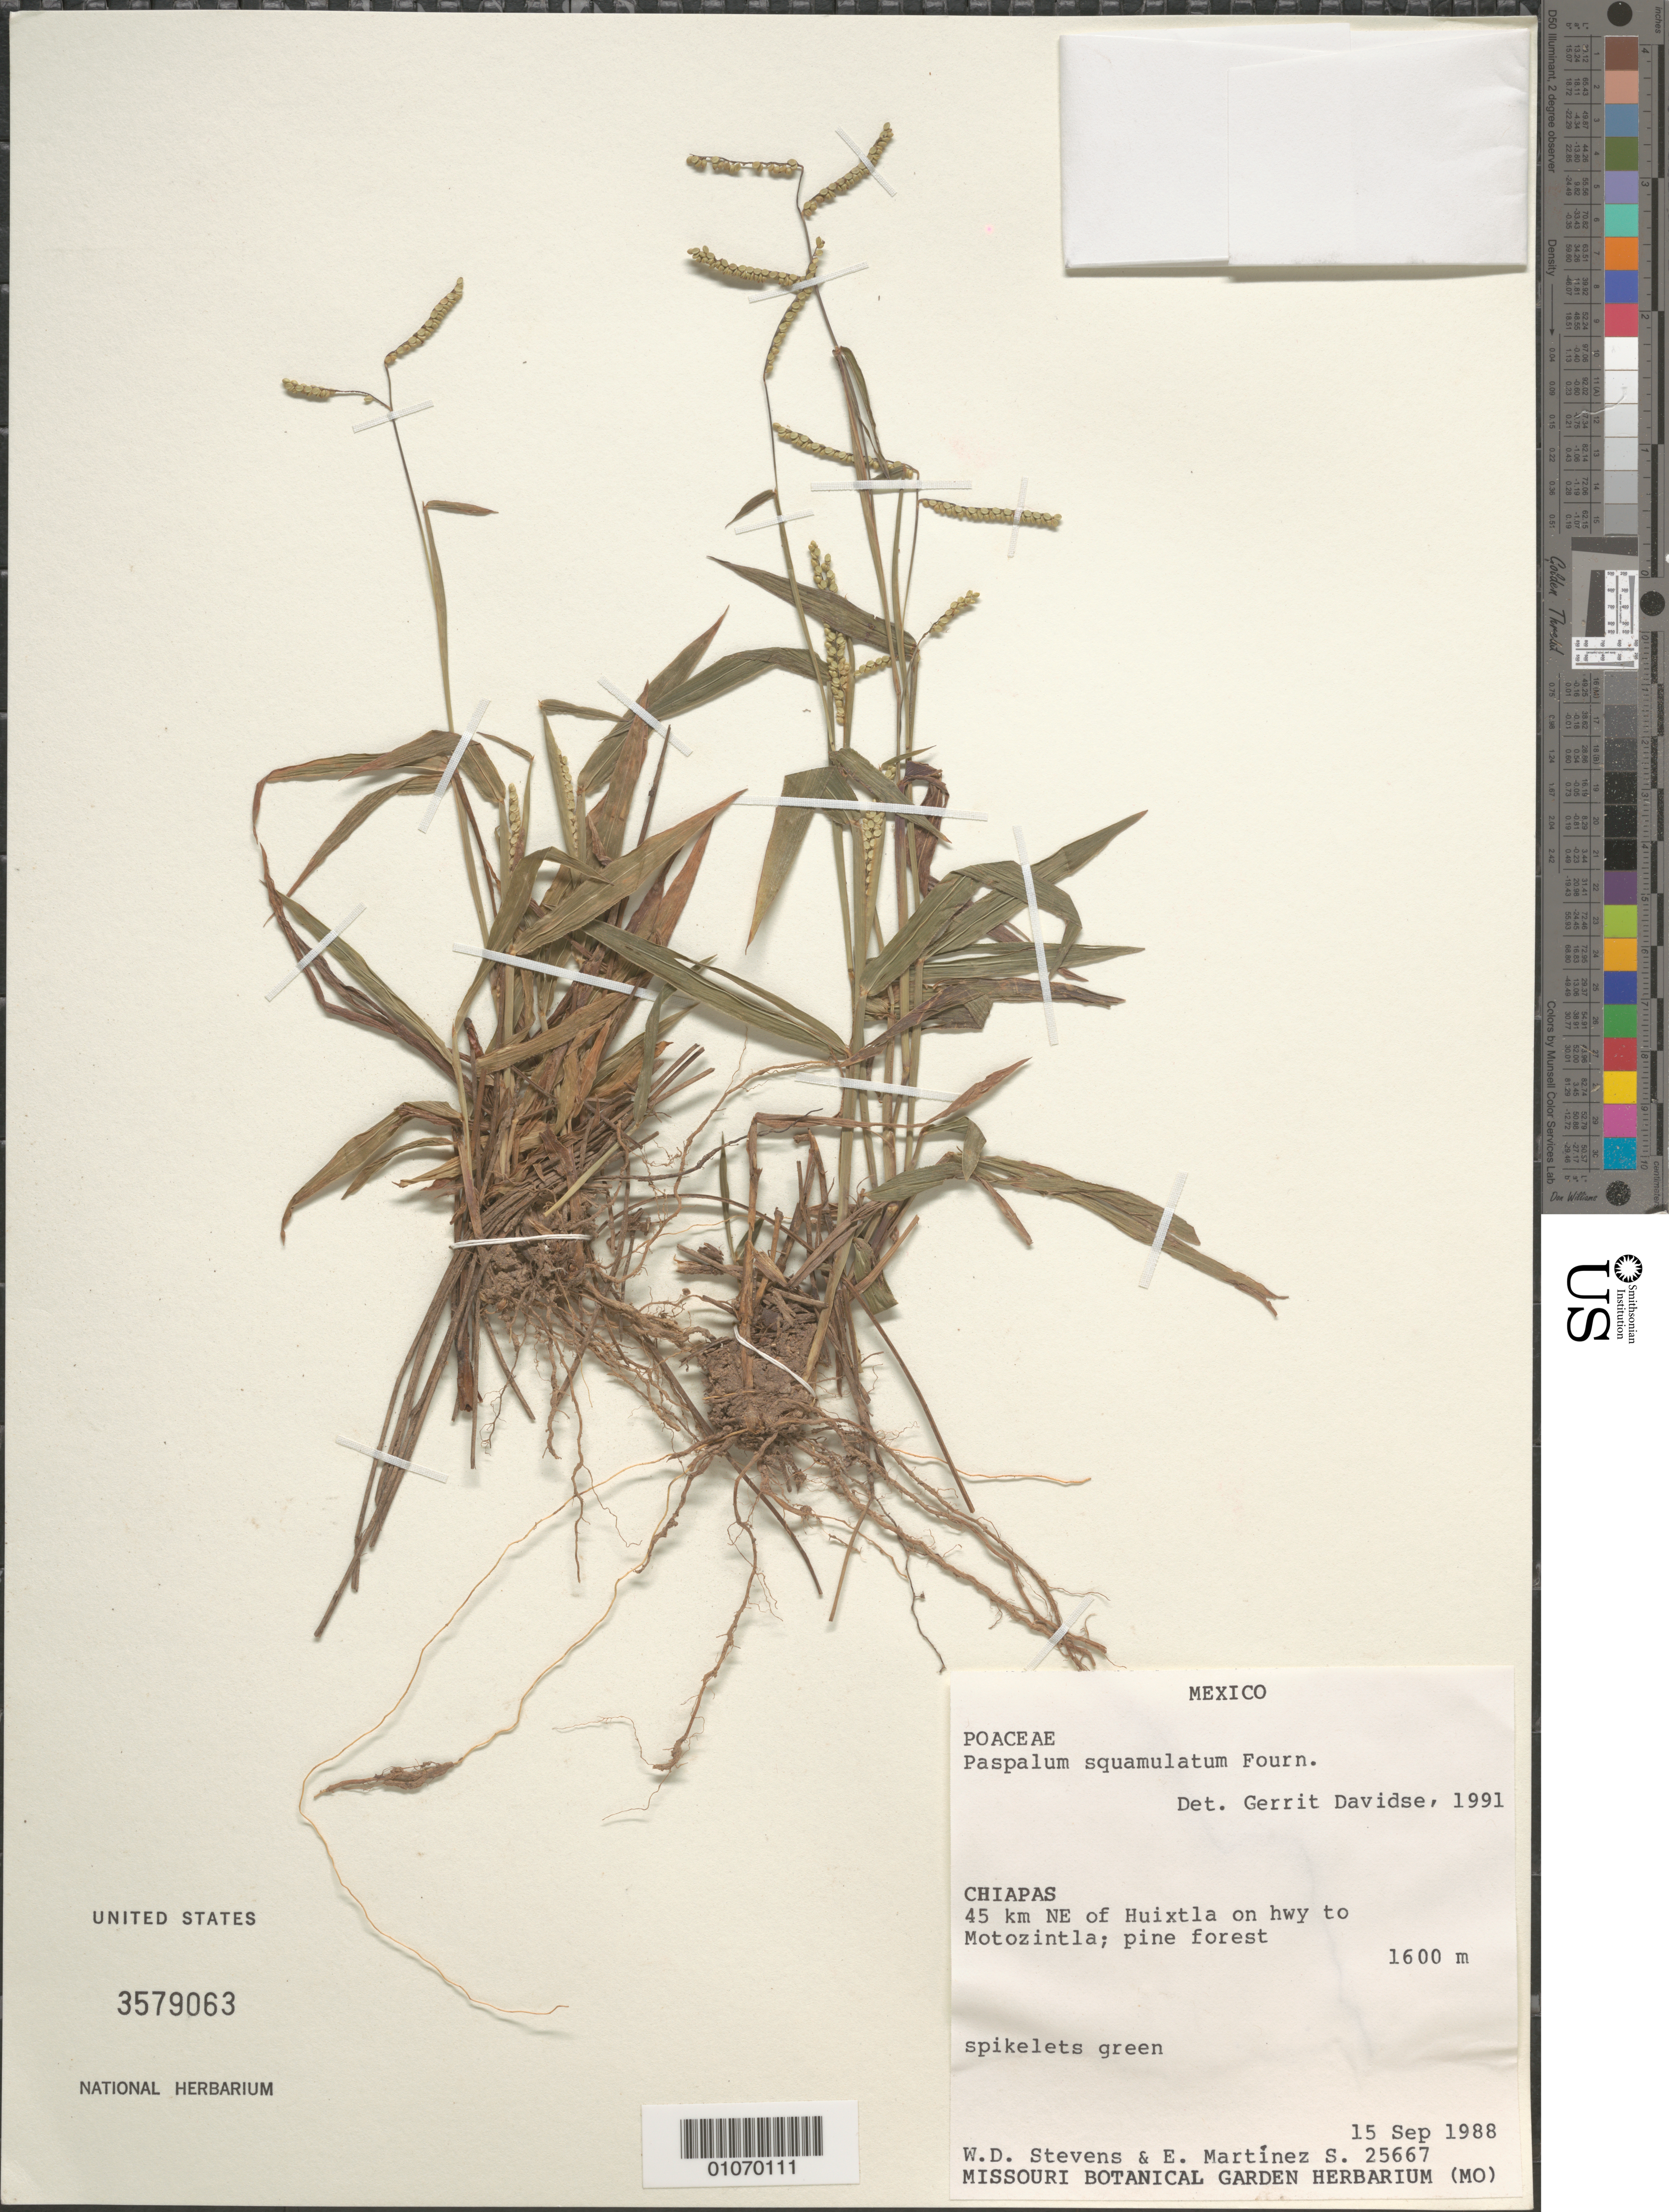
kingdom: Plantae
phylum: Tracheophyta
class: Liliopsida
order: Poales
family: Poaceae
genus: Paspalum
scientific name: Paspalum squamulatum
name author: E. Fourn.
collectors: W. D. Stevens & E. M. Martínez S.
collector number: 25667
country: Mexico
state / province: Chiapas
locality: NE of Huixtla on hwy to Motozintla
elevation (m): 1600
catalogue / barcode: US 3579063